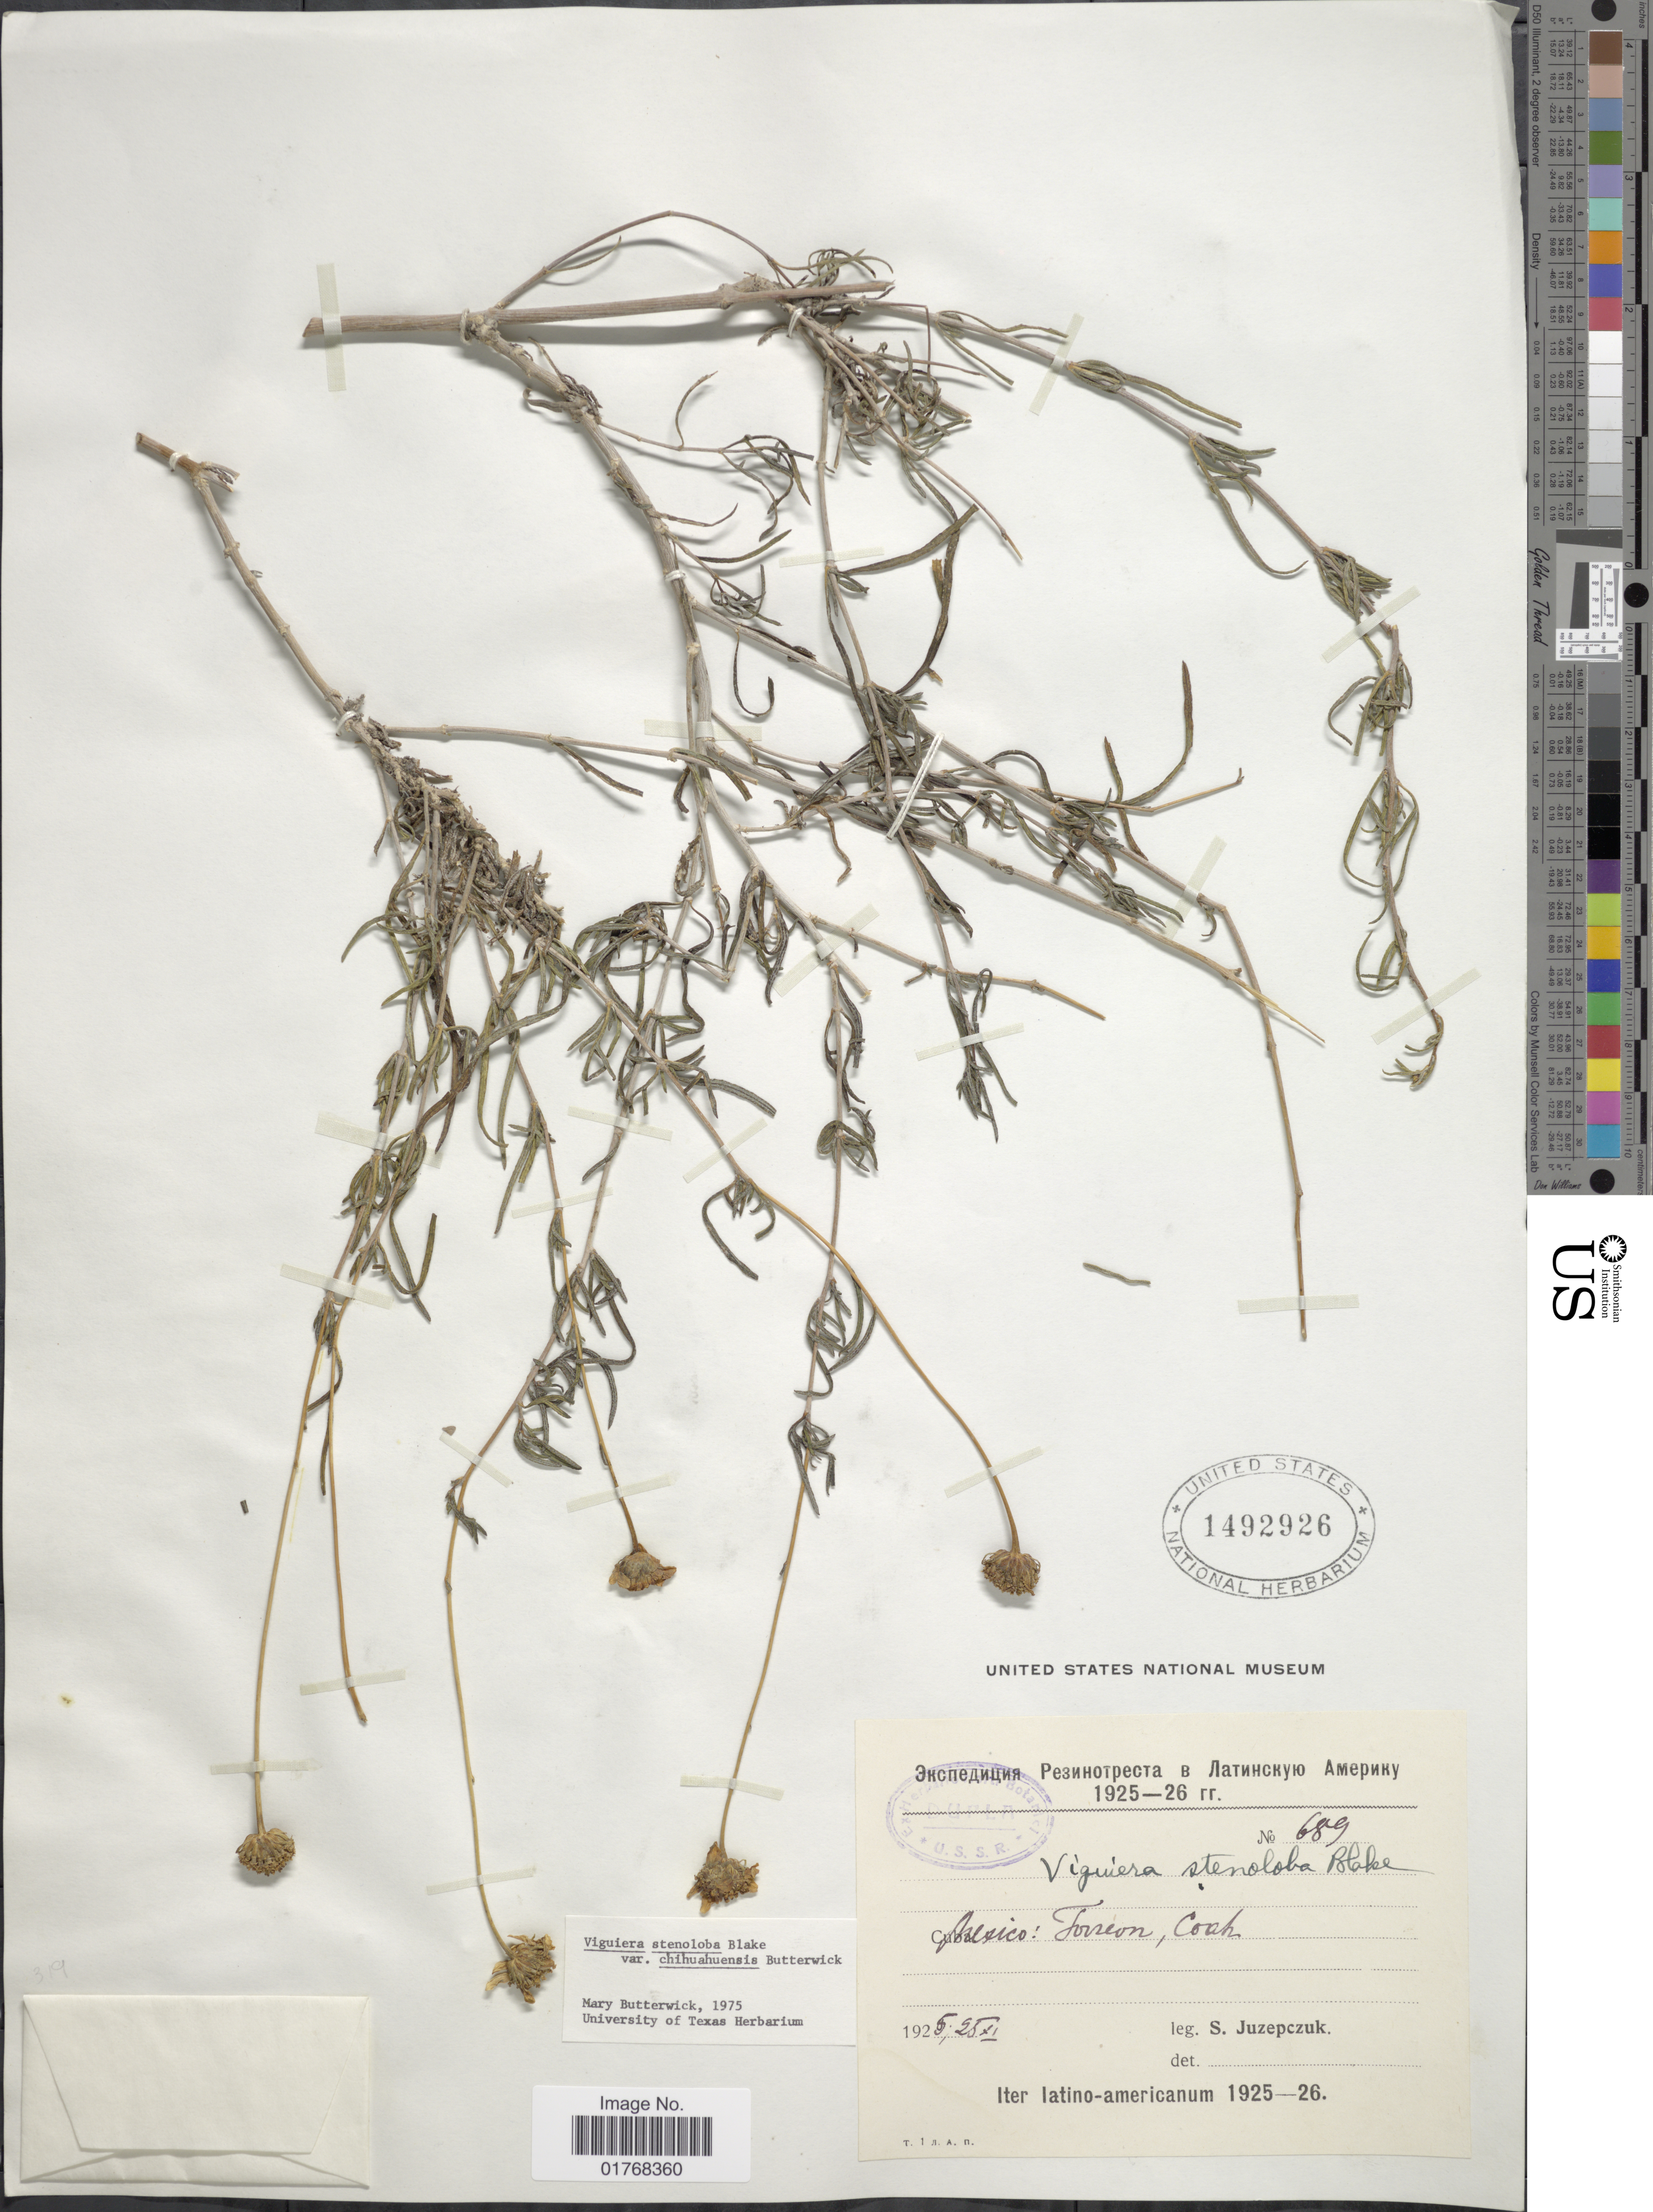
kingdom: Plantae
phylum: Tracheophyta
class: Magnoliopsida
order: Asterales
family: Asteraceae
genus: Viguiera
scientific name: Viguiera stenoloba var. chihuahuensis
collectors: S. V. Juzepczuk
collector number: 689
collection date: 1925-11-25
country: Mexico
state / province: Coahuila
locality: Torreon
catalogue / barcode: US 1492926